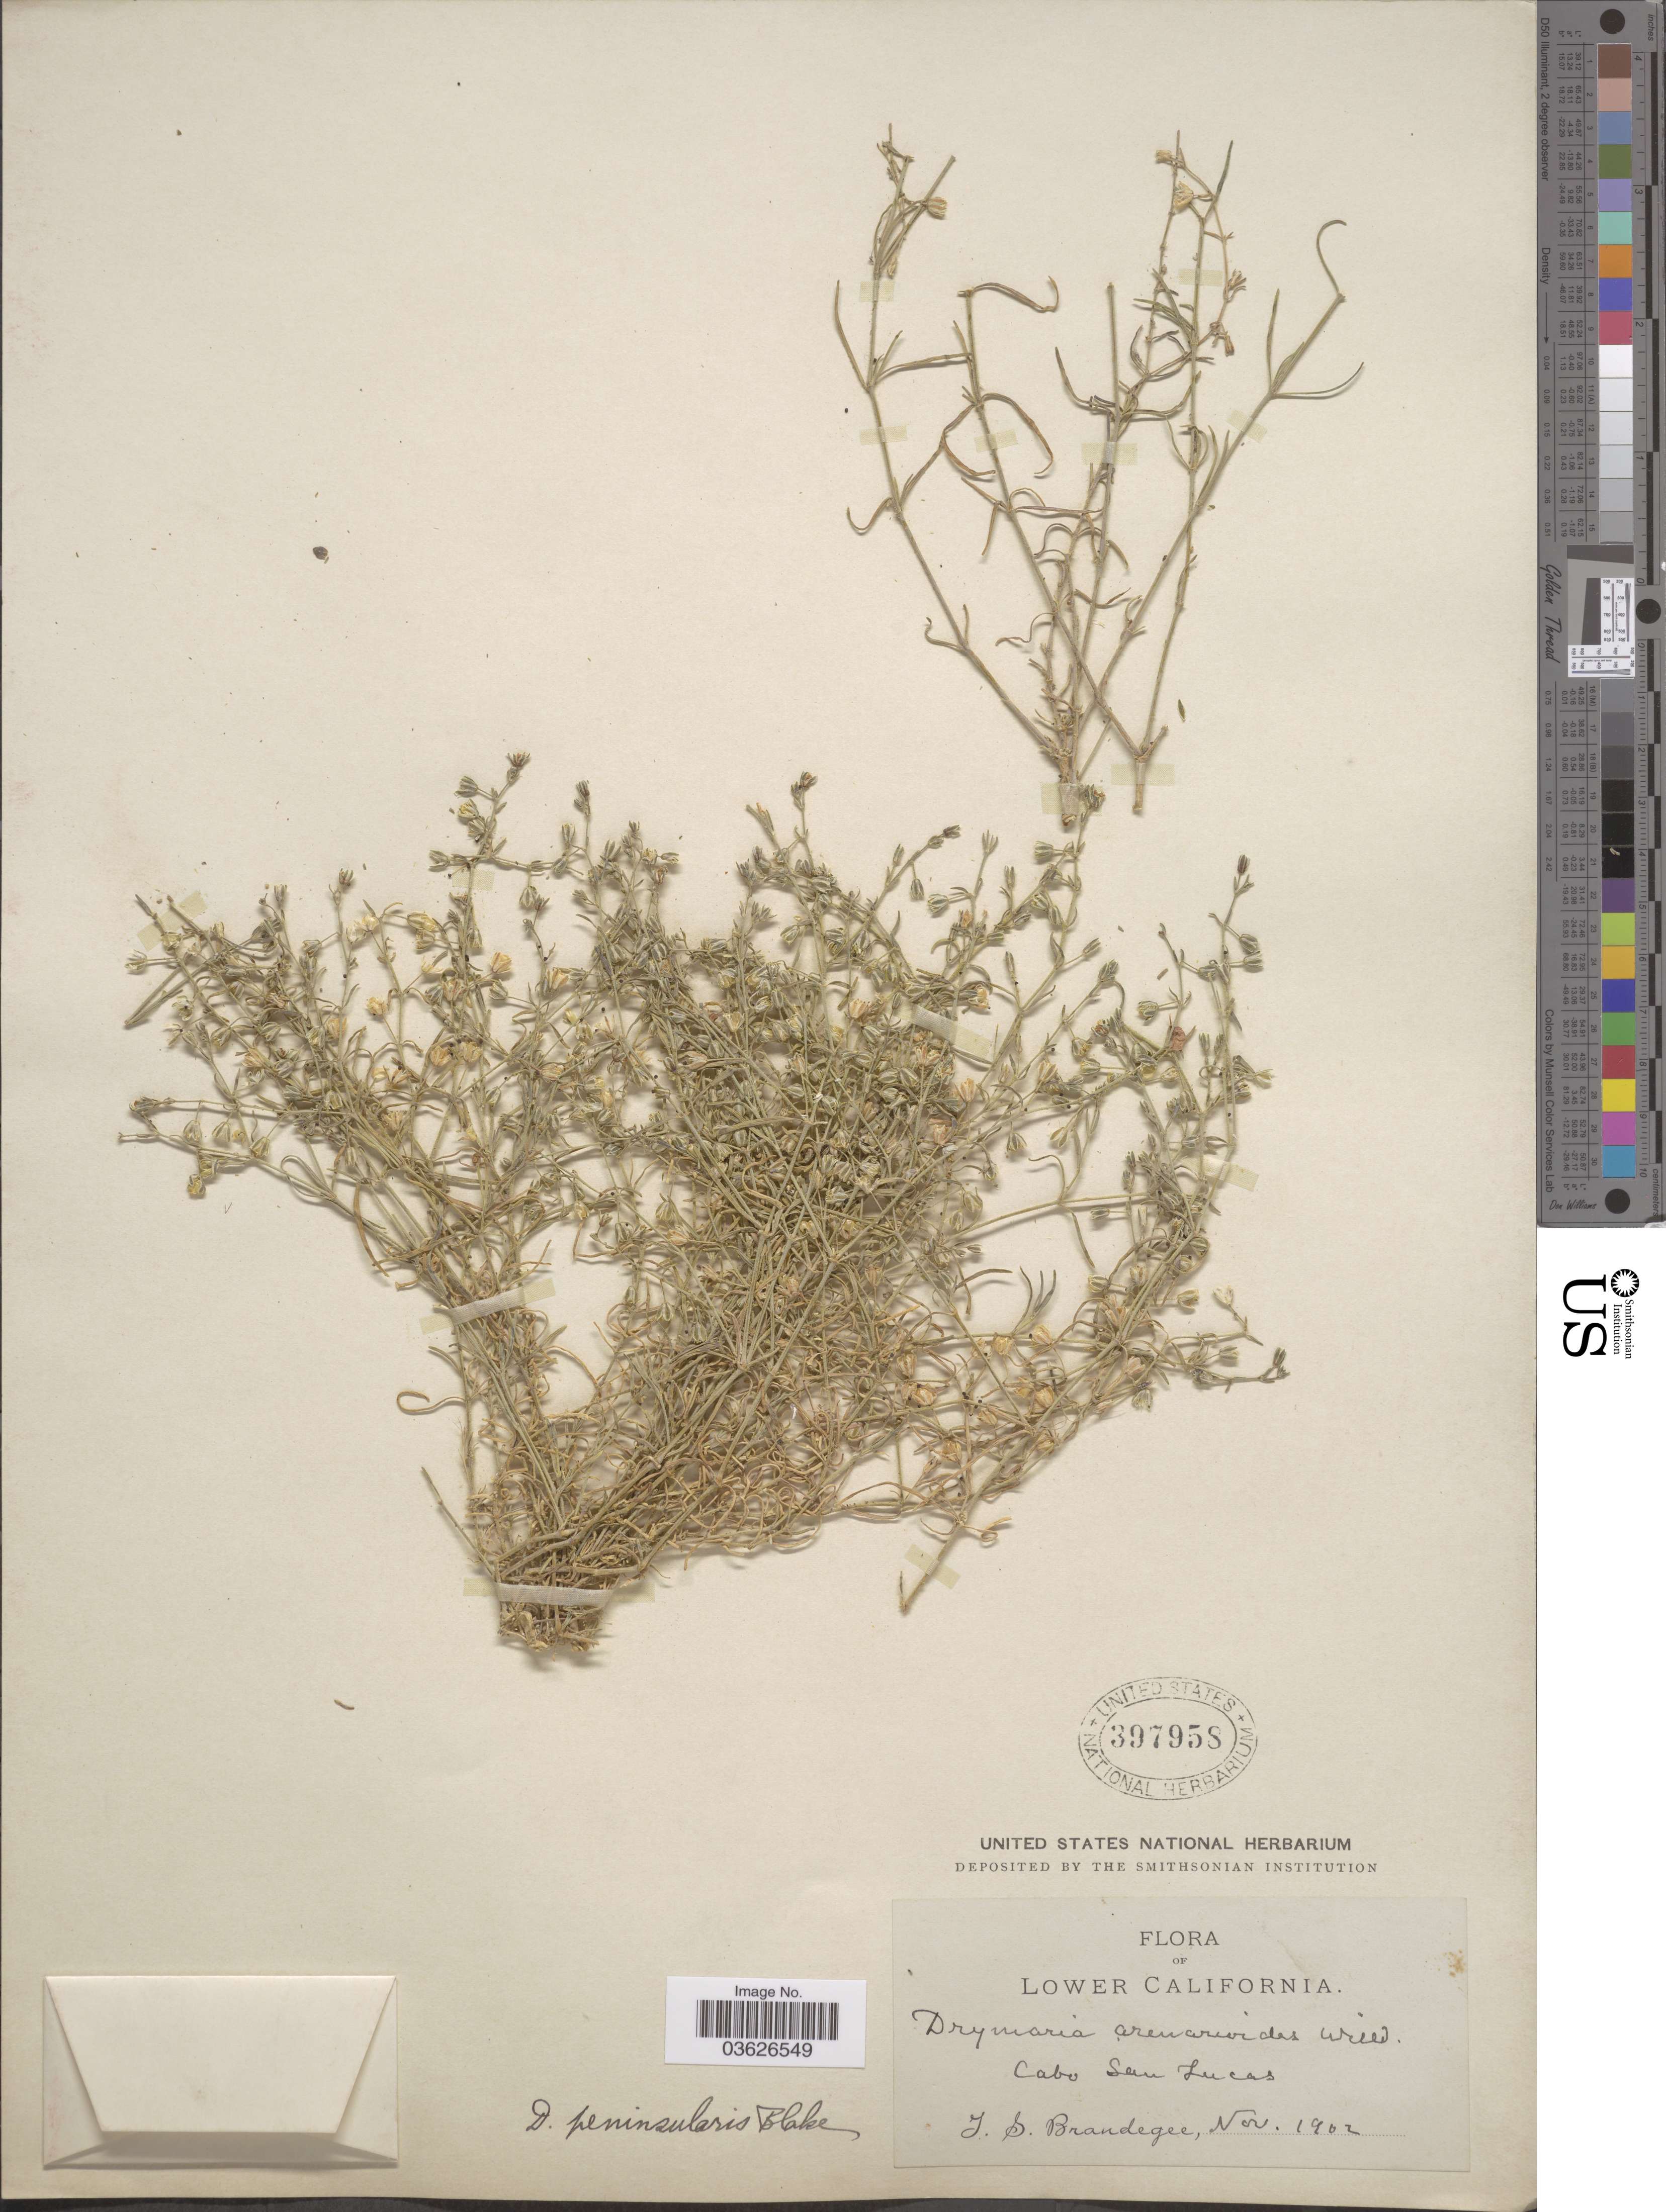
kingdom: Plantae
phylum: Tracheophyta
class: Magnoliopsida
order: Caryophyllales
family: Caryophyllaceae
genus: Drymaria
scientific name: Drymaria arenarioides subsp. peninsularis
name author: (S.F. Blake) J.A. Duke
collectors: T. S. Brandegee (herbarium)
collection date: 1902-11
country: Mexico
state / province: Baja California Sur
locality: Lower California. Cabo San Lucas.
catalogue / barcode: US 397958